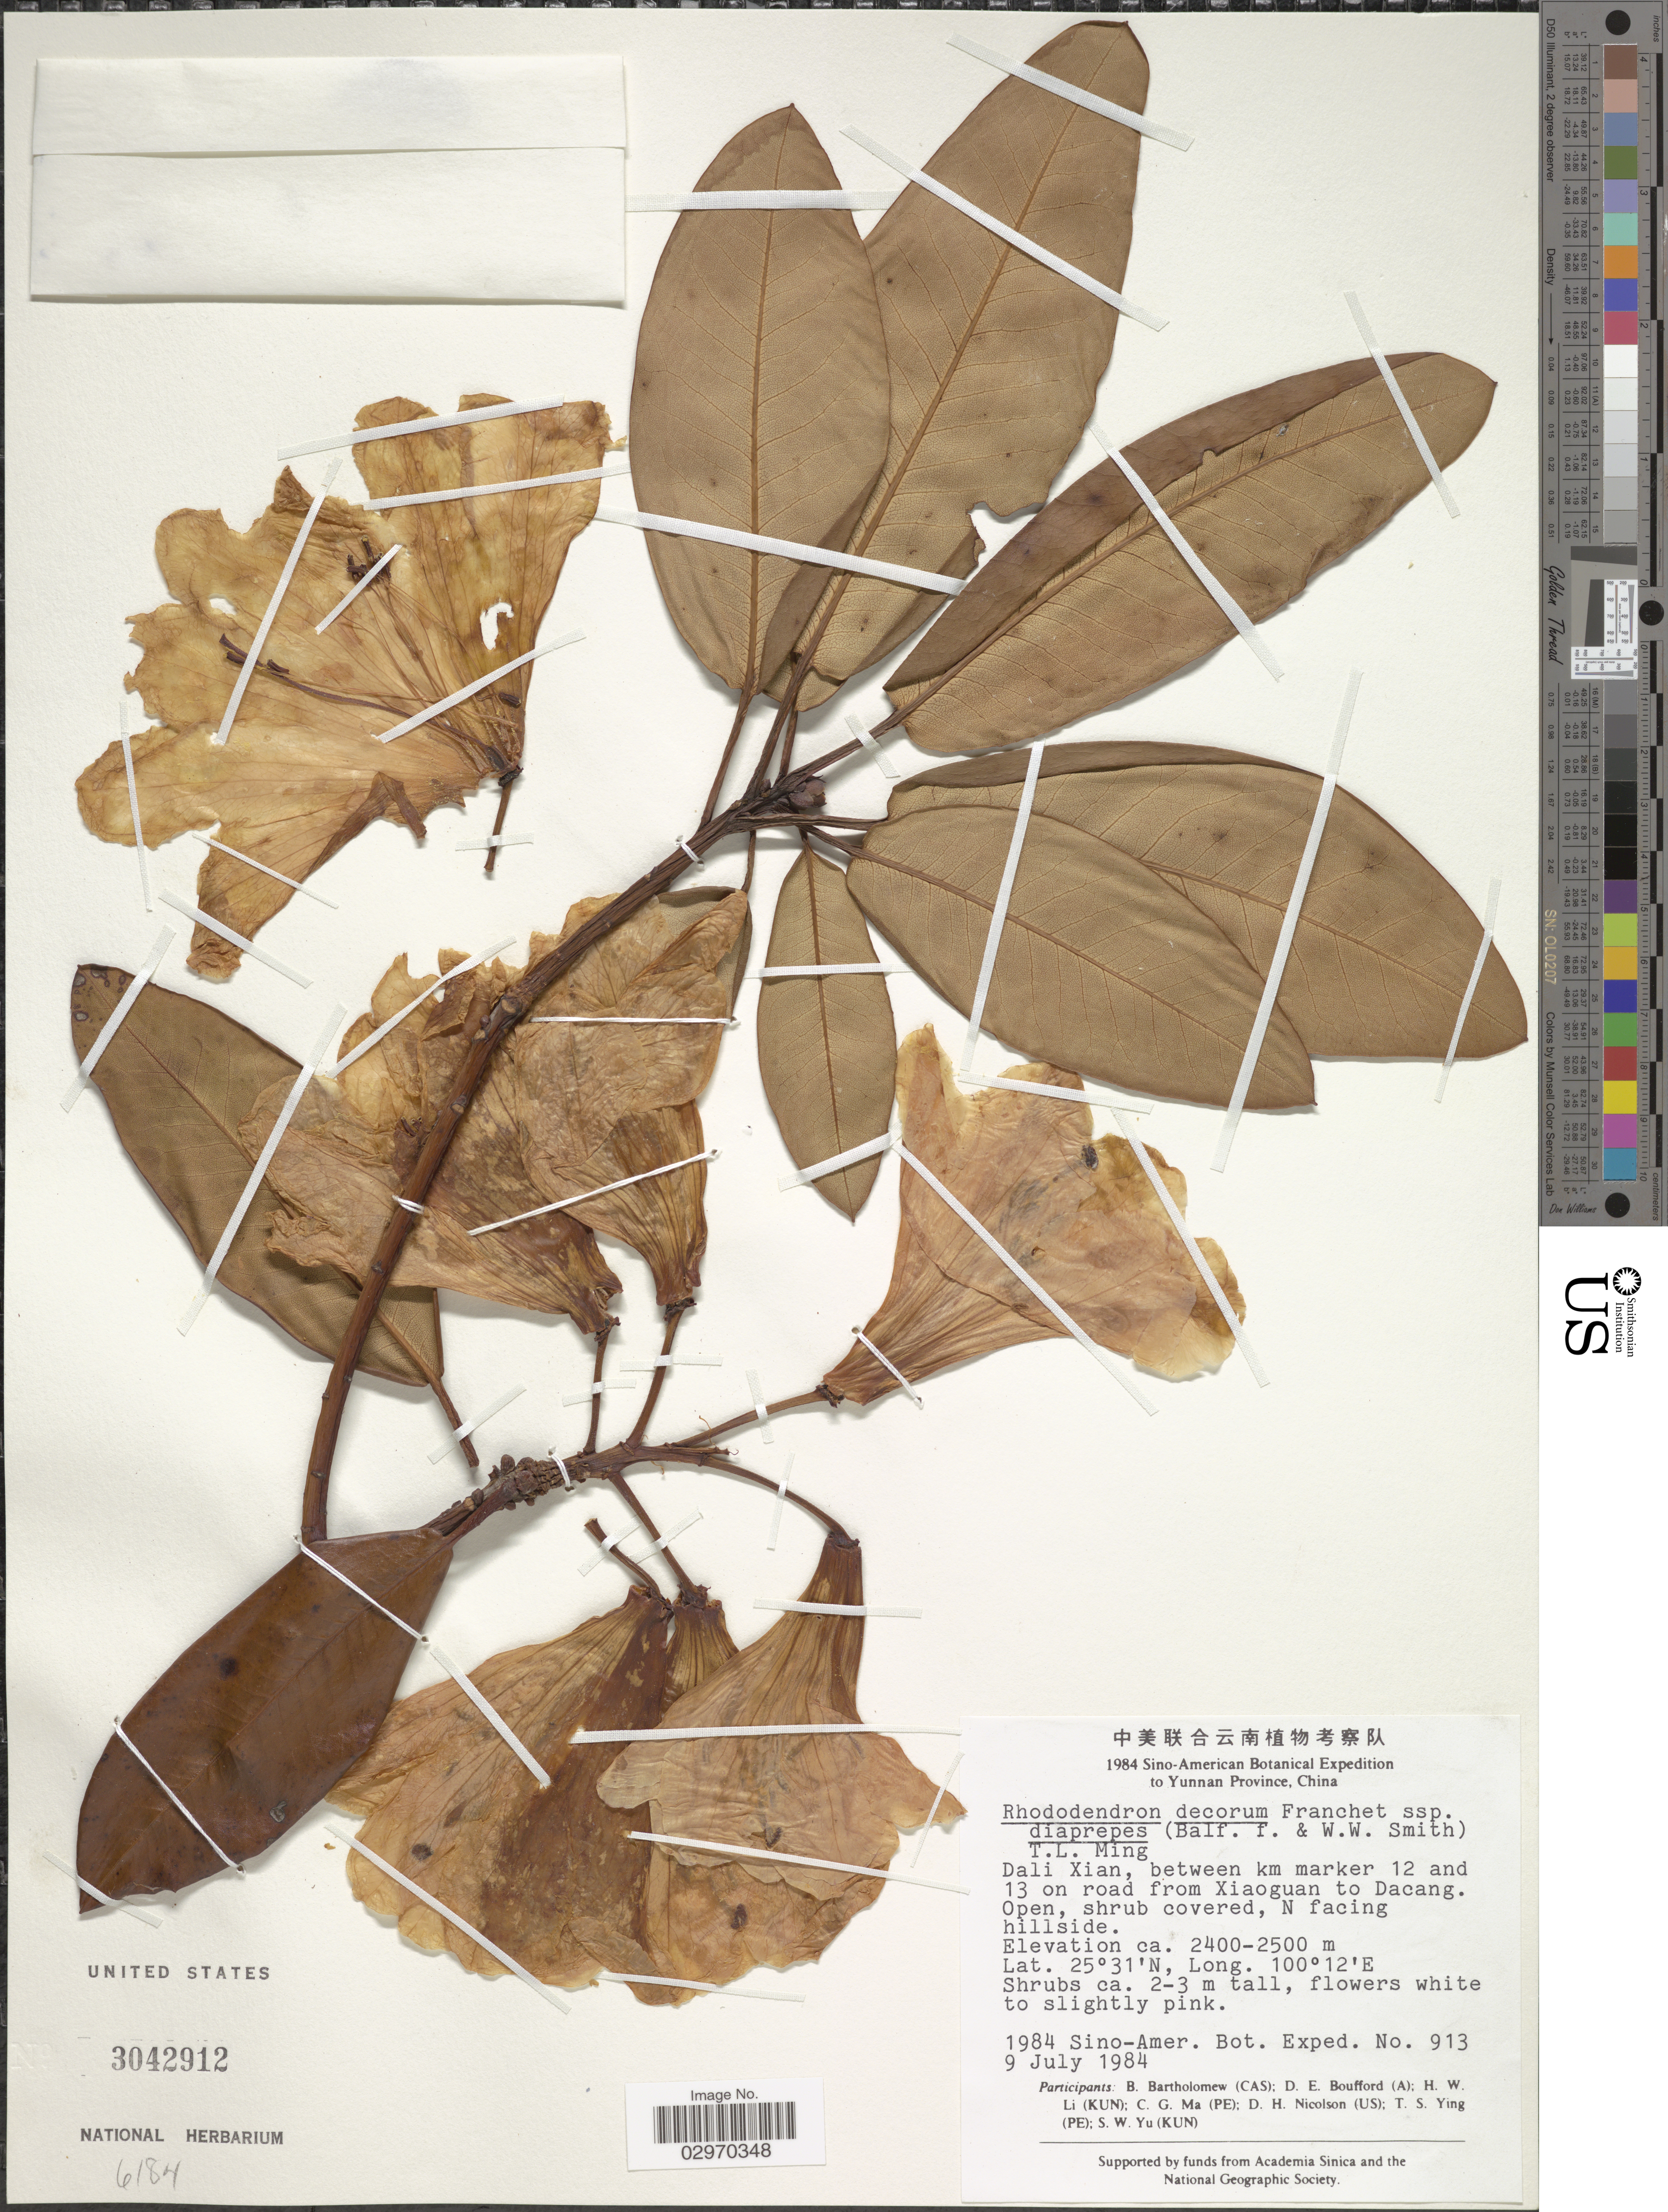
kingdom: Plantae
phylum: Tracheophyta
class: Magnoliopsida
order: Ericales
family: Ericaceae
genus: Rhododendron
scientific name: Rhododendron decorum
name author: Franch.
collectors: Sino-Amer. Bot. Exped. 1984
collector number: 913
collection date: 1984-07-09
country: China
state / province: Yunnan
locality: Dali Xian, between km marker 12 and 13 on road from Xiaoguan to Dacang.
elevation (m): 2400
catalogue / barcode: US 3042912